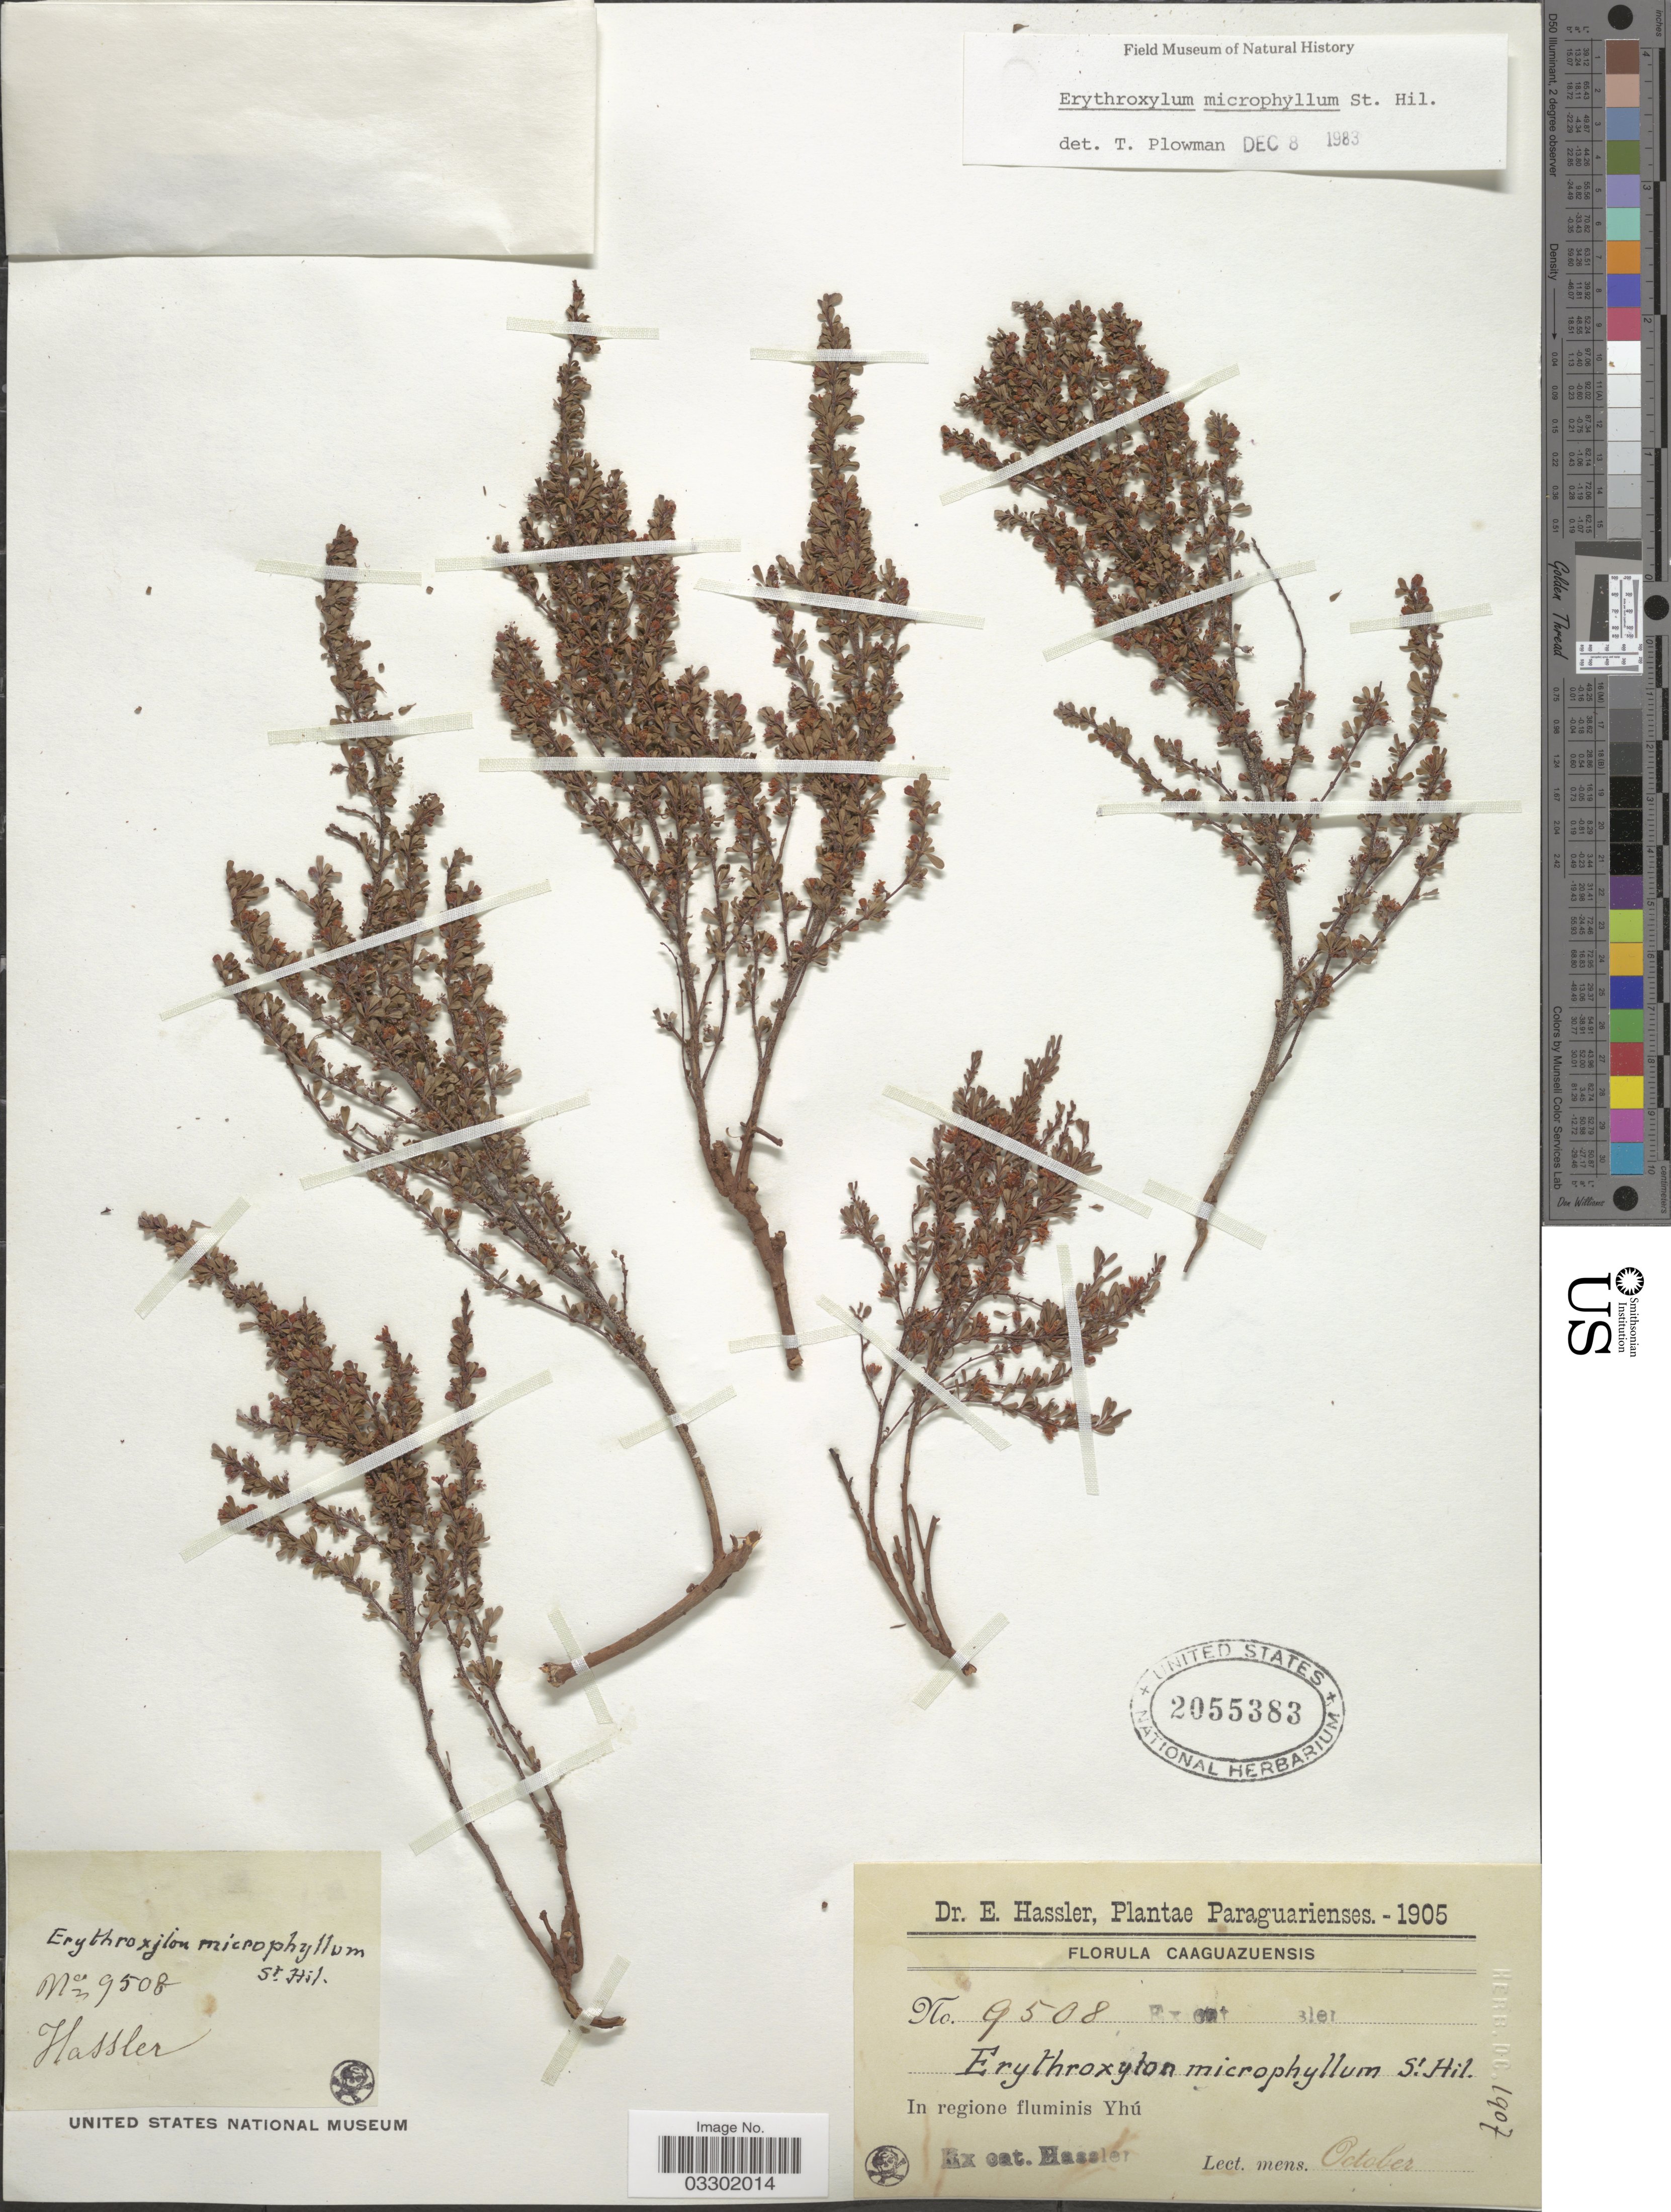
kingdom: Plantae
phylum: Tracheophyta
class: Magnoliopsida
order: Malpighiales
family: Erythroxylaceae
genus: Erythroxylum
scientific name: Erythroxylum microphyllum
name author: A. St.-Hil.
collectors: E. Hassler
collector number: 9508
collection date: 1905-10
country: Paraguay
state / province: Caaguazu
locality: Caaguazuensis. In regione fluminis Yhú.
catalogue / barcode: US 2055383